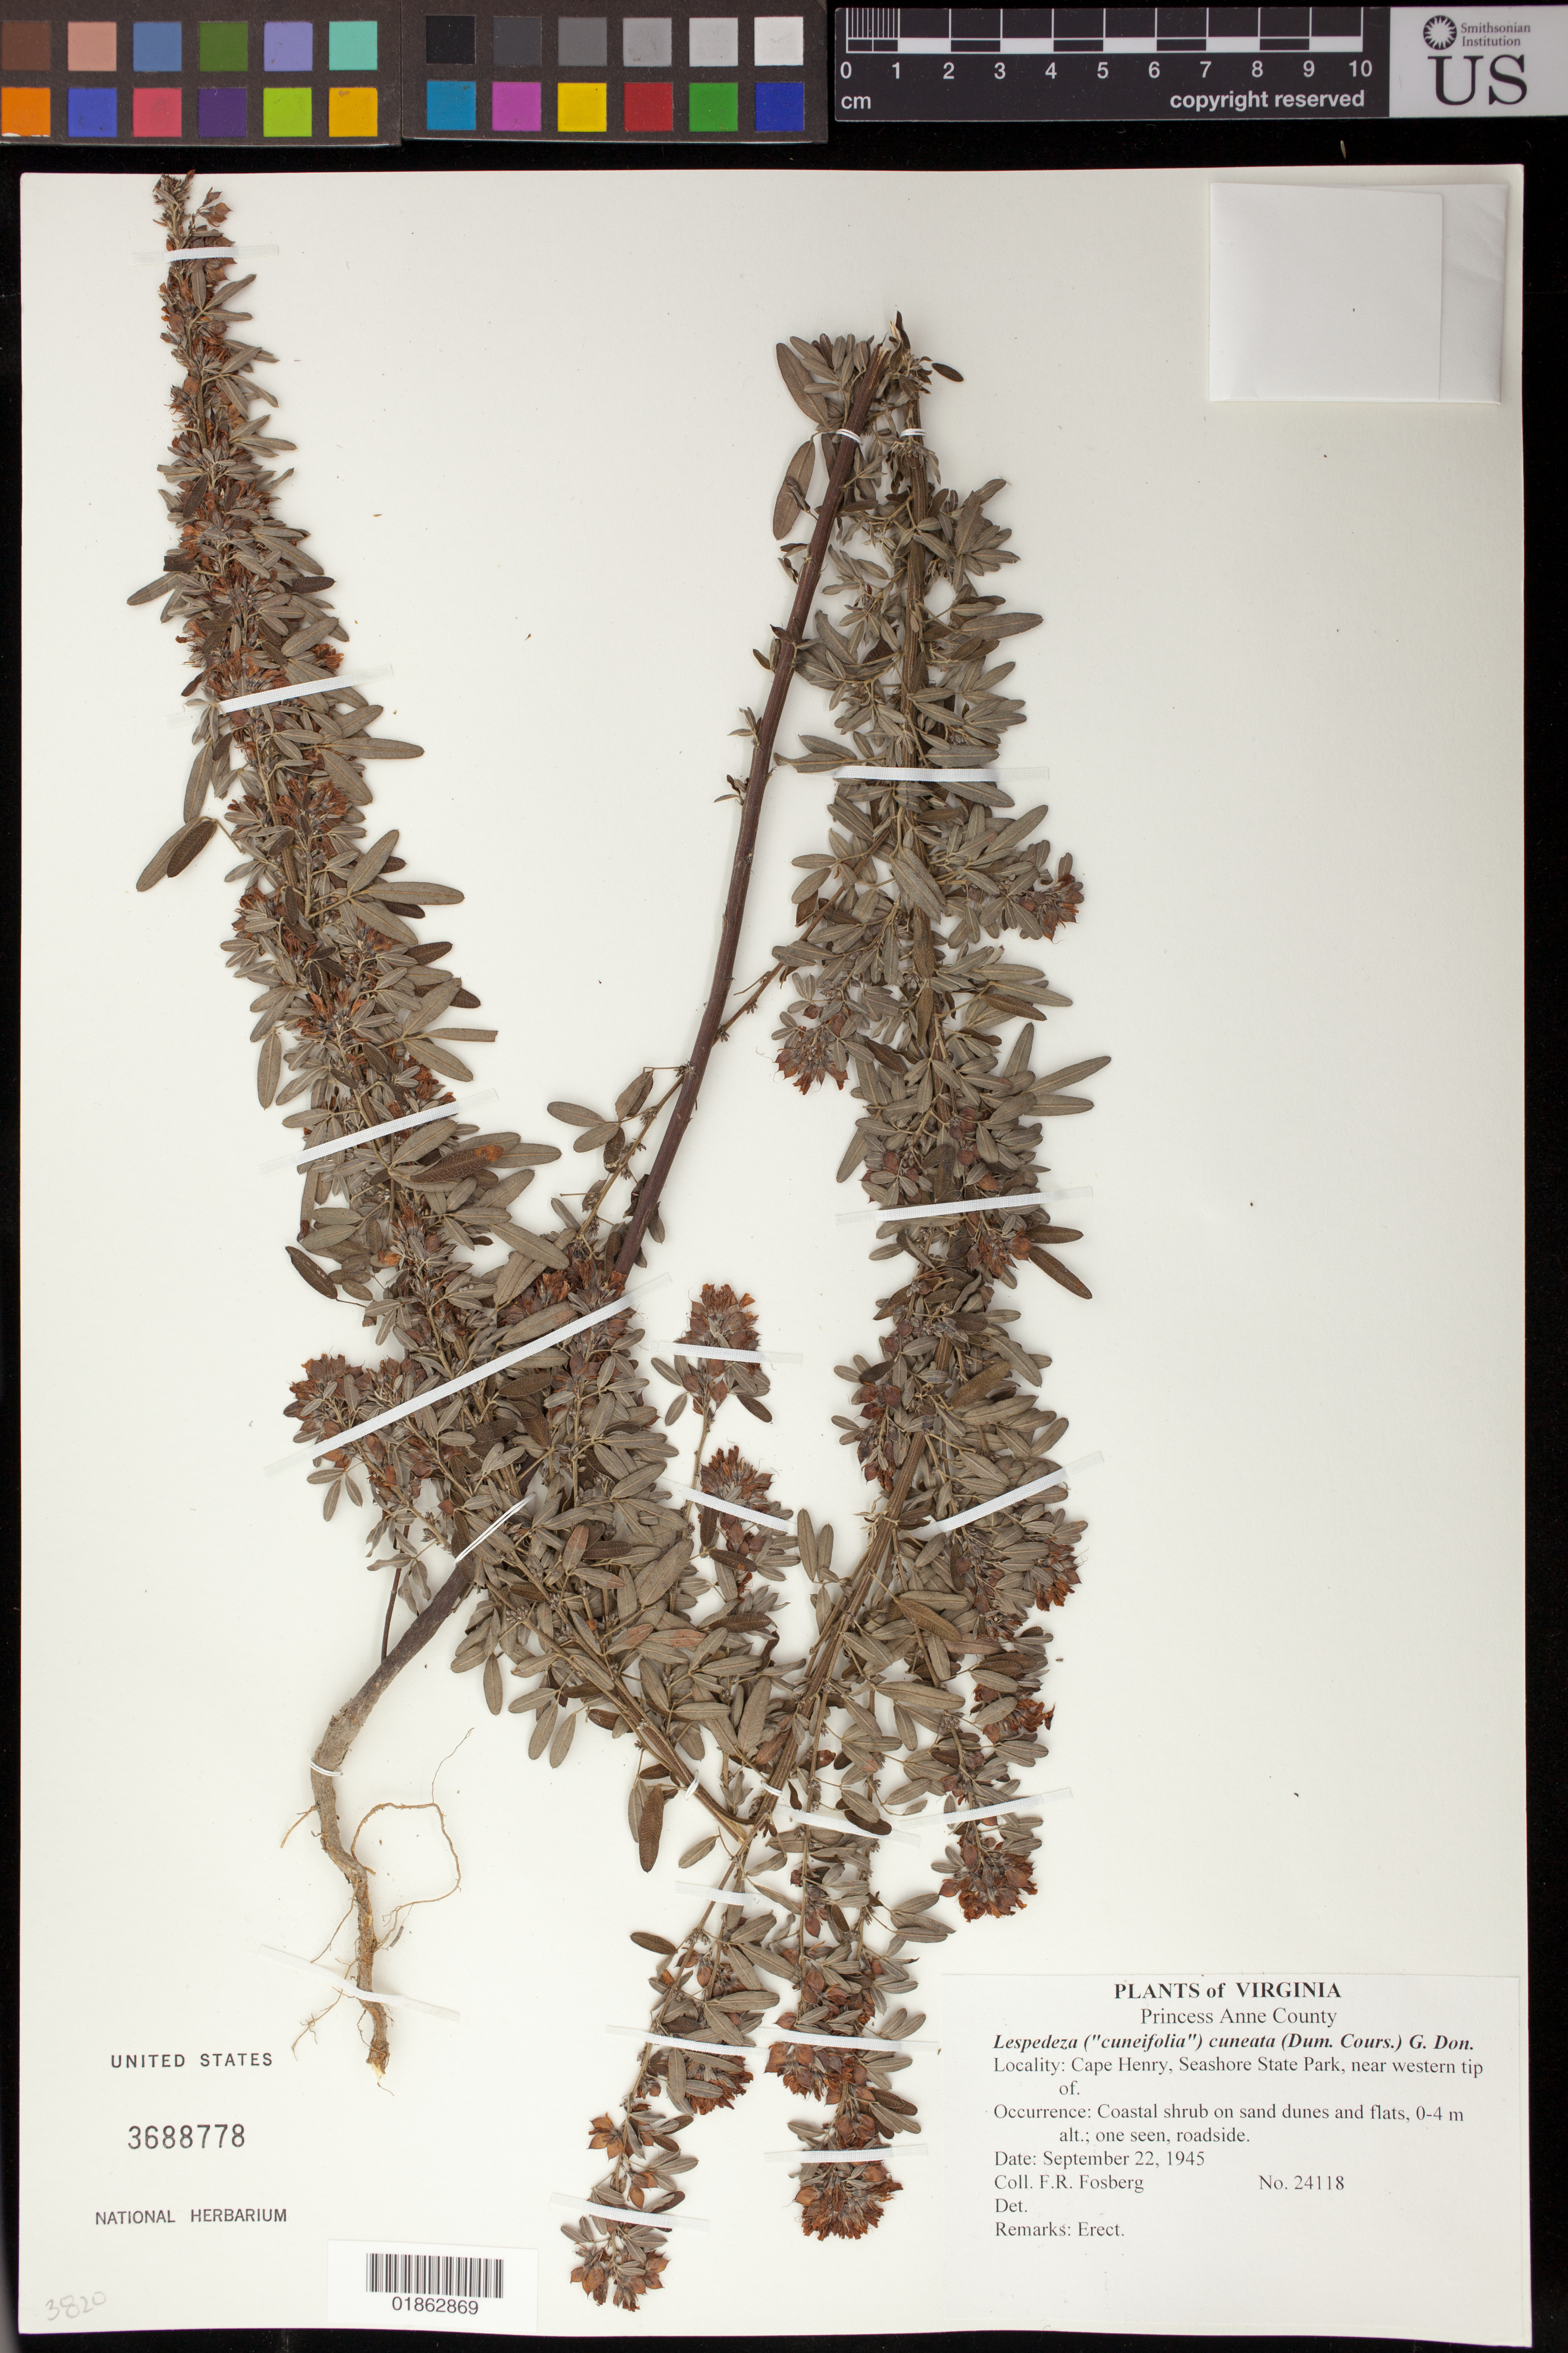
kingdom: Plantae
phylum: Tracheophyta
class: Magnoliopsida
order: Fabales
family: Fabaceae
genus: Lespedeza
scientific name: Lespedeza cuneata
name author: (Dum. Cours.) G. Don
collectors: F. R. Fosberg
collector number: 24118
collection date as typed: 22 Sep 1945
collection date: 1945-09-22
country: United States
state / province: Virginia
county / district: City of Virginia Beach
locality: Princess Anne County, Cape Henry, Seashore State Park, near western tip of. [Princess Anne County is now part of City of Virginia Beach.]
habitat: Coastal shrub on sand dunes and flats, 0-4m alt.; one seen roadside.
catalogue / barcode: US 3688778